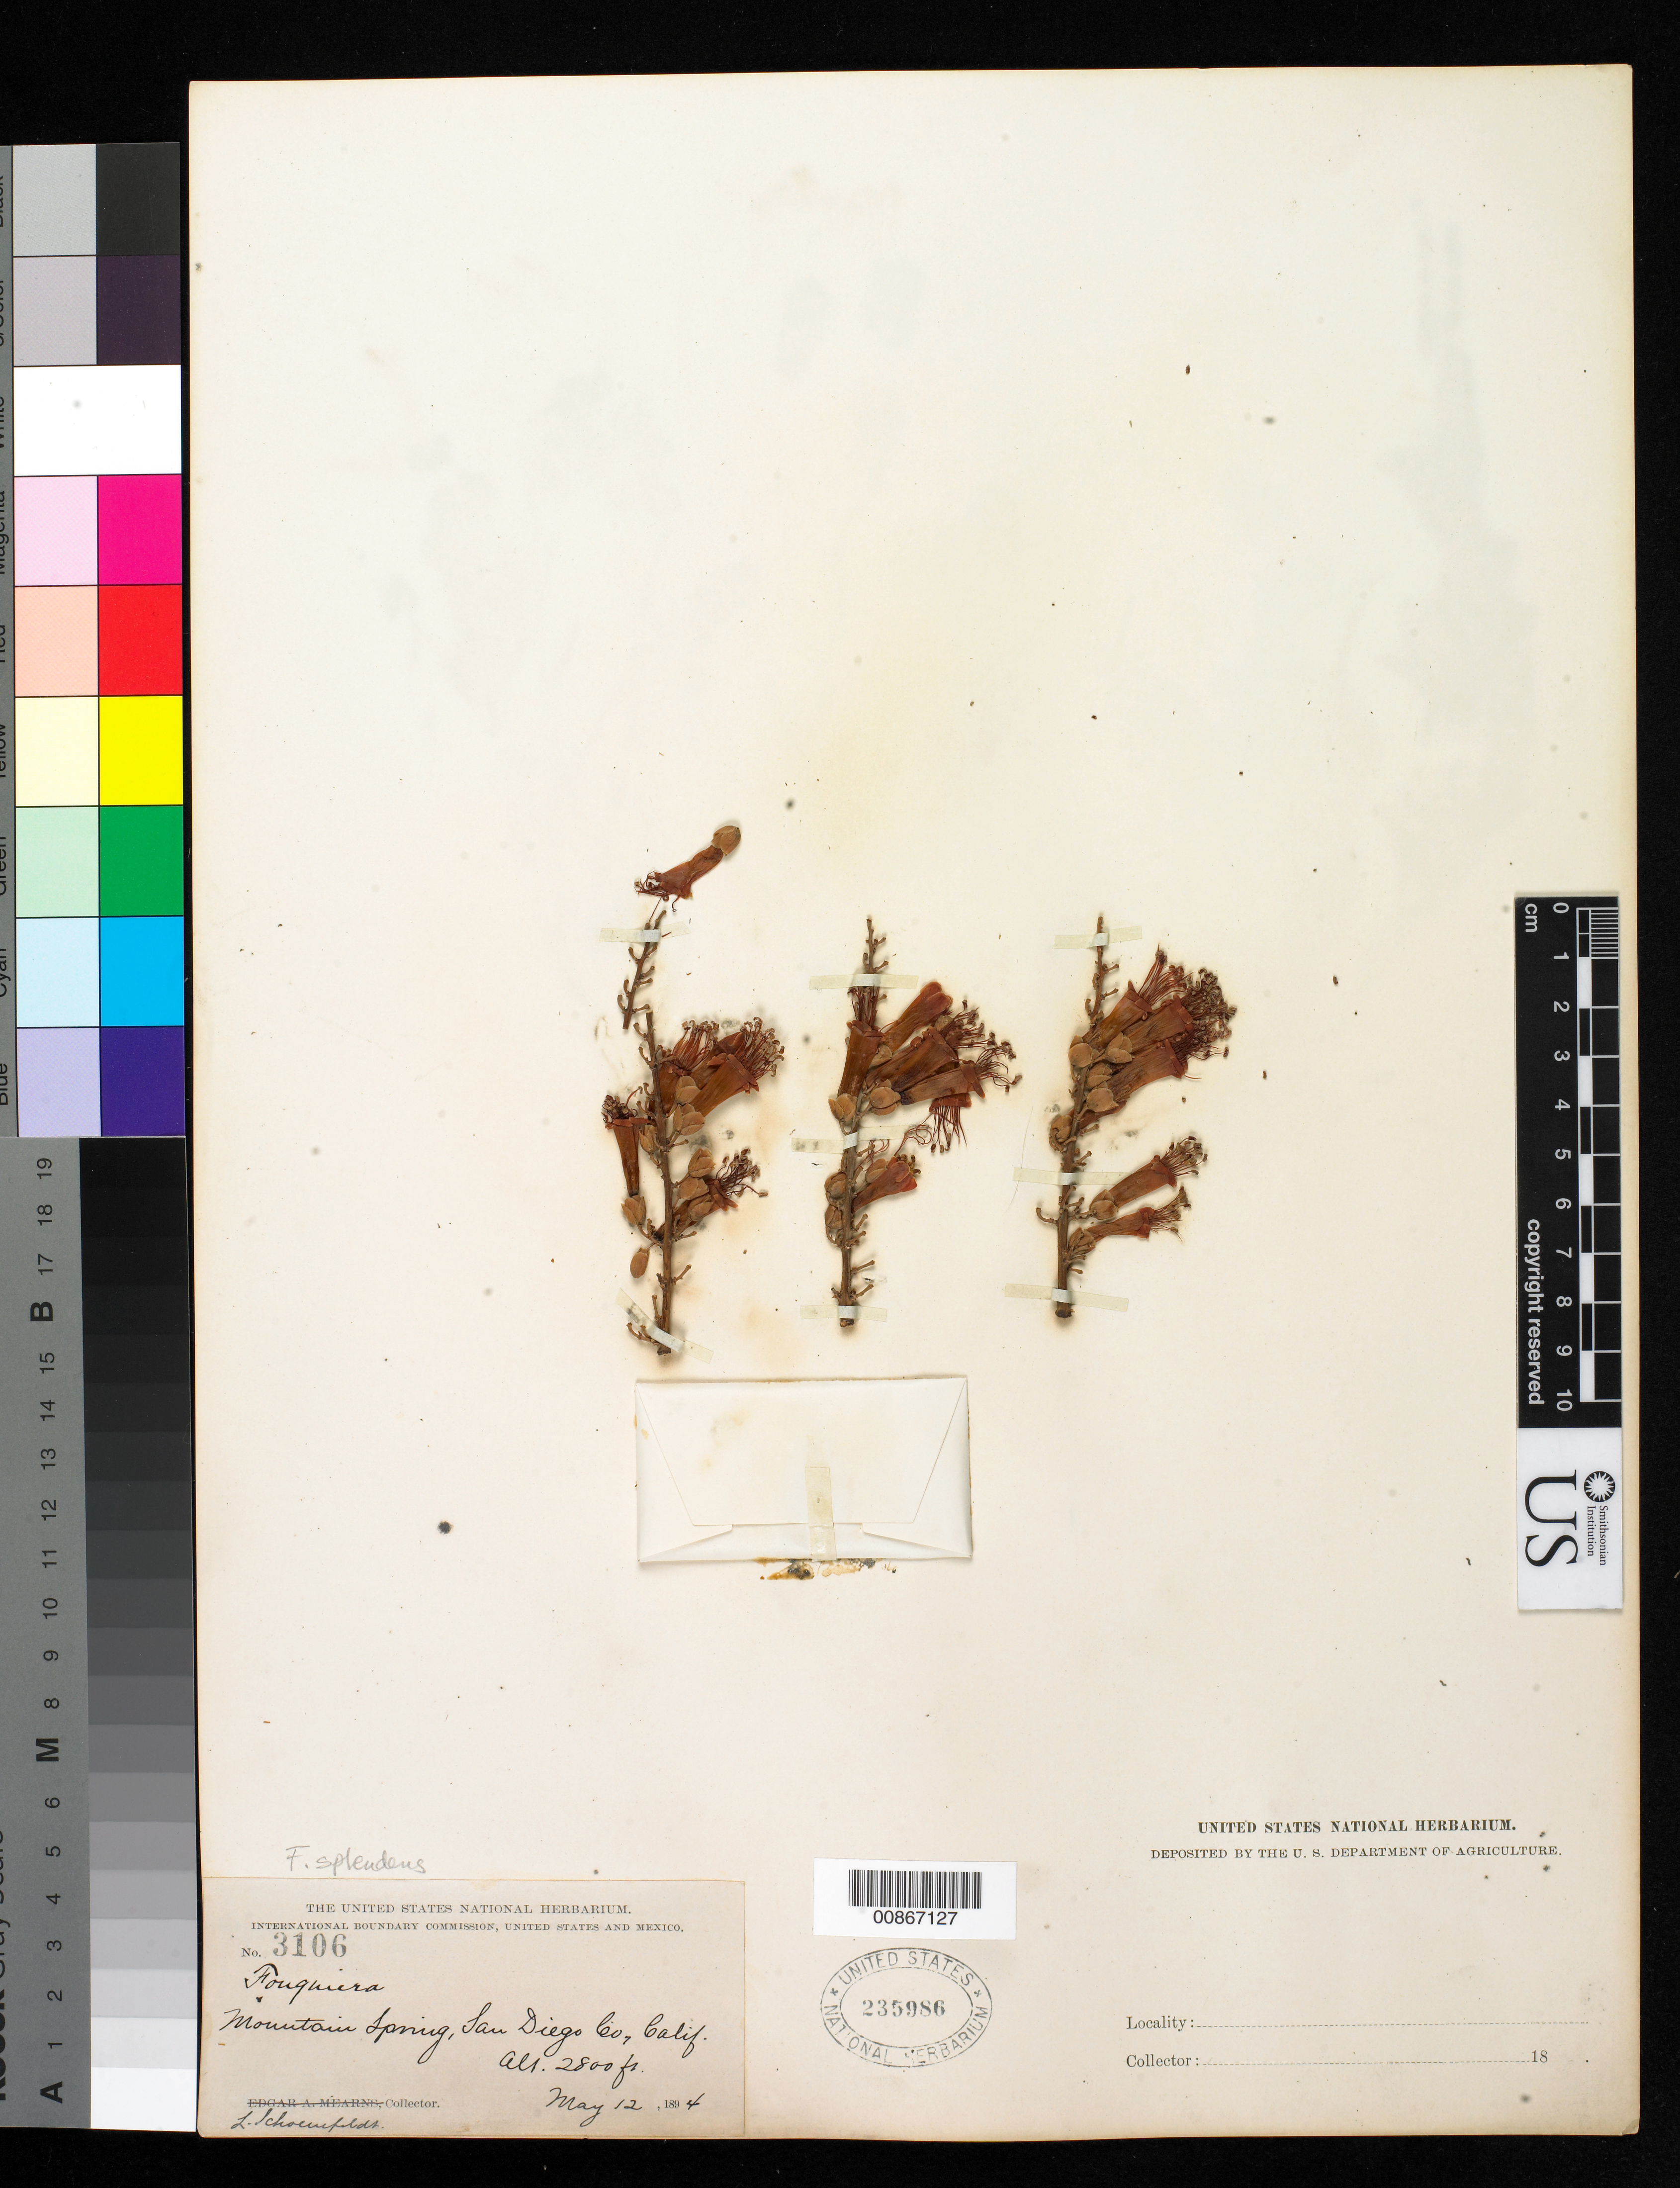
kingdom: Plantae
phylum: Tracheophyta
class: Magnoliopsida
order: Ericales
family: Fouquieriaceae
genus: Fouquieria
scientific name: Fouquieria splendens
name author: Engelm.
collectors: L. Schoenfeldt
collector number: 3106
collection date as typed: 12 May 1894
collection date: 1894-05-12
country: United States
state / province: California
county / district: San Diego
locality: Mountain Spring, San Diego County, California.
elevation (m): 853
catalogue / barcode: US 235986